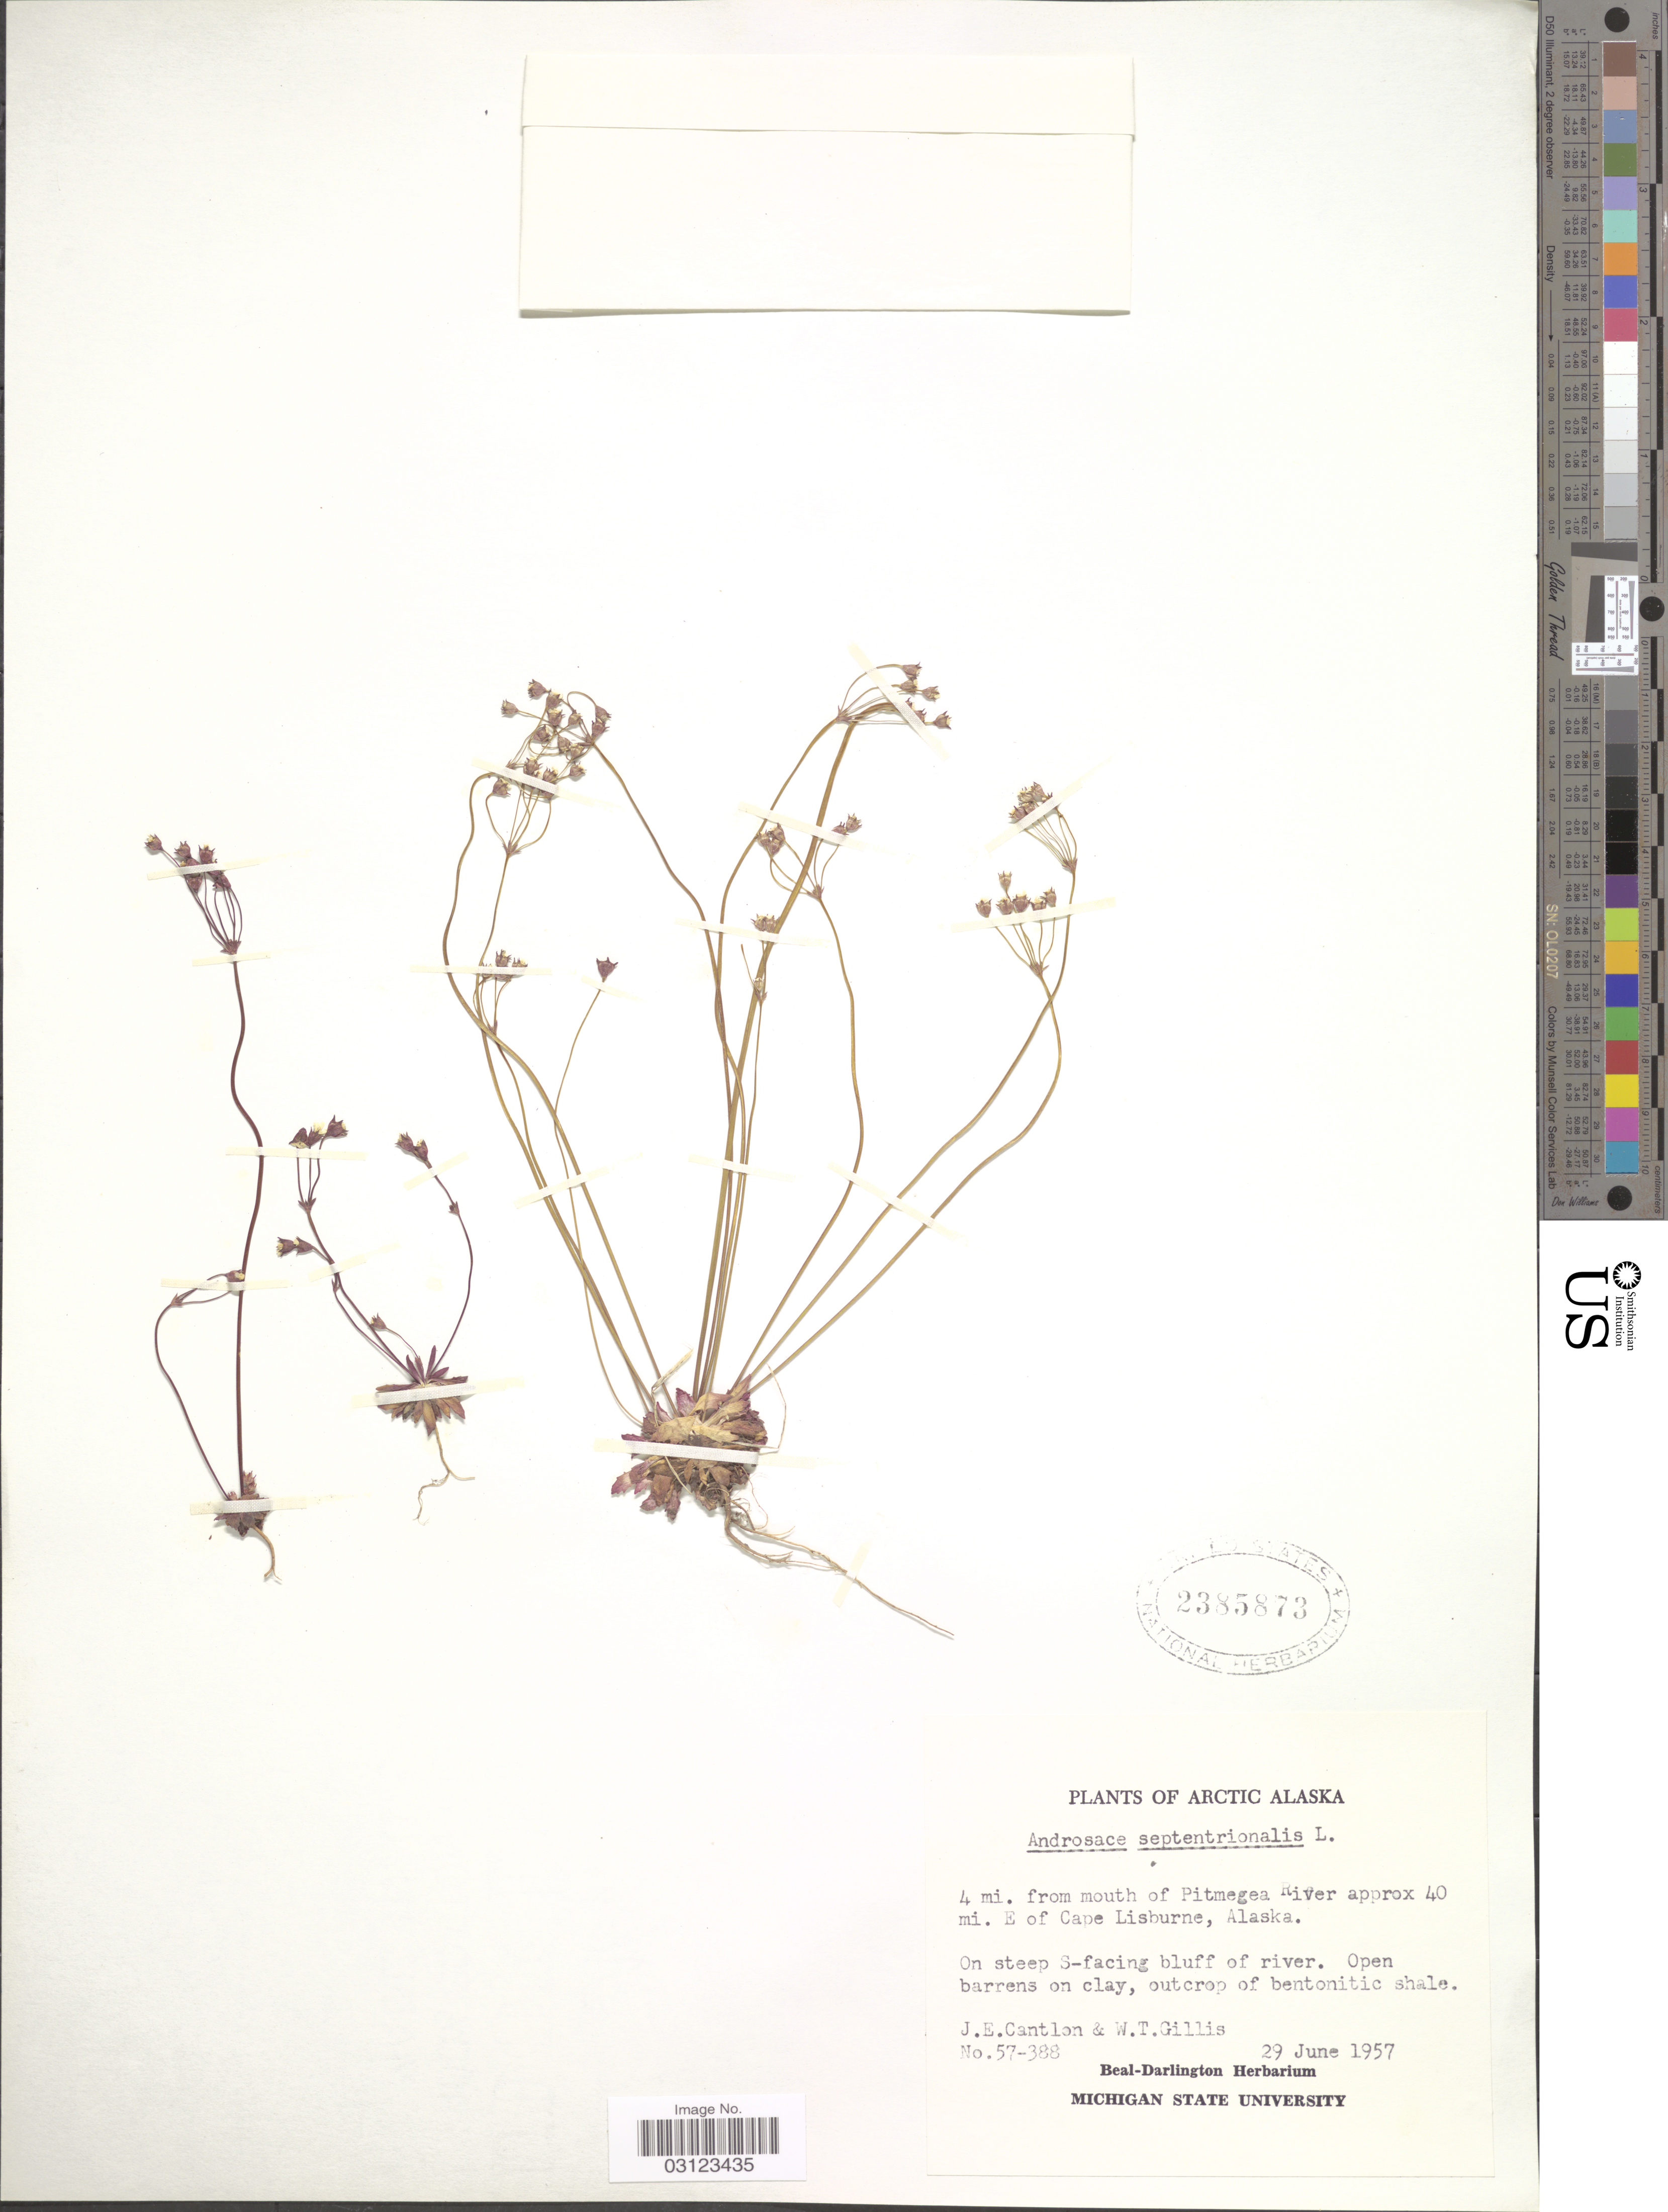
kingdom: Plantae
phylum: Tracheophyta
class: Magnoliopsida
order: Ericales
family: Primulaceae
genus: Androsace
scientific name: Androsace septentrionalis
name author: L.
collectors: J. Cantlon & W. T. Gillis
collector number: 57-388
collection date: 1957-06-29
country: United States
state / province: Alaska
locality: Arctic Alaska. 4 mi. from mouth of Pitmegea River approx 40 mi. E of Cape Lisburne.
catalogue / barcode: US 2385873